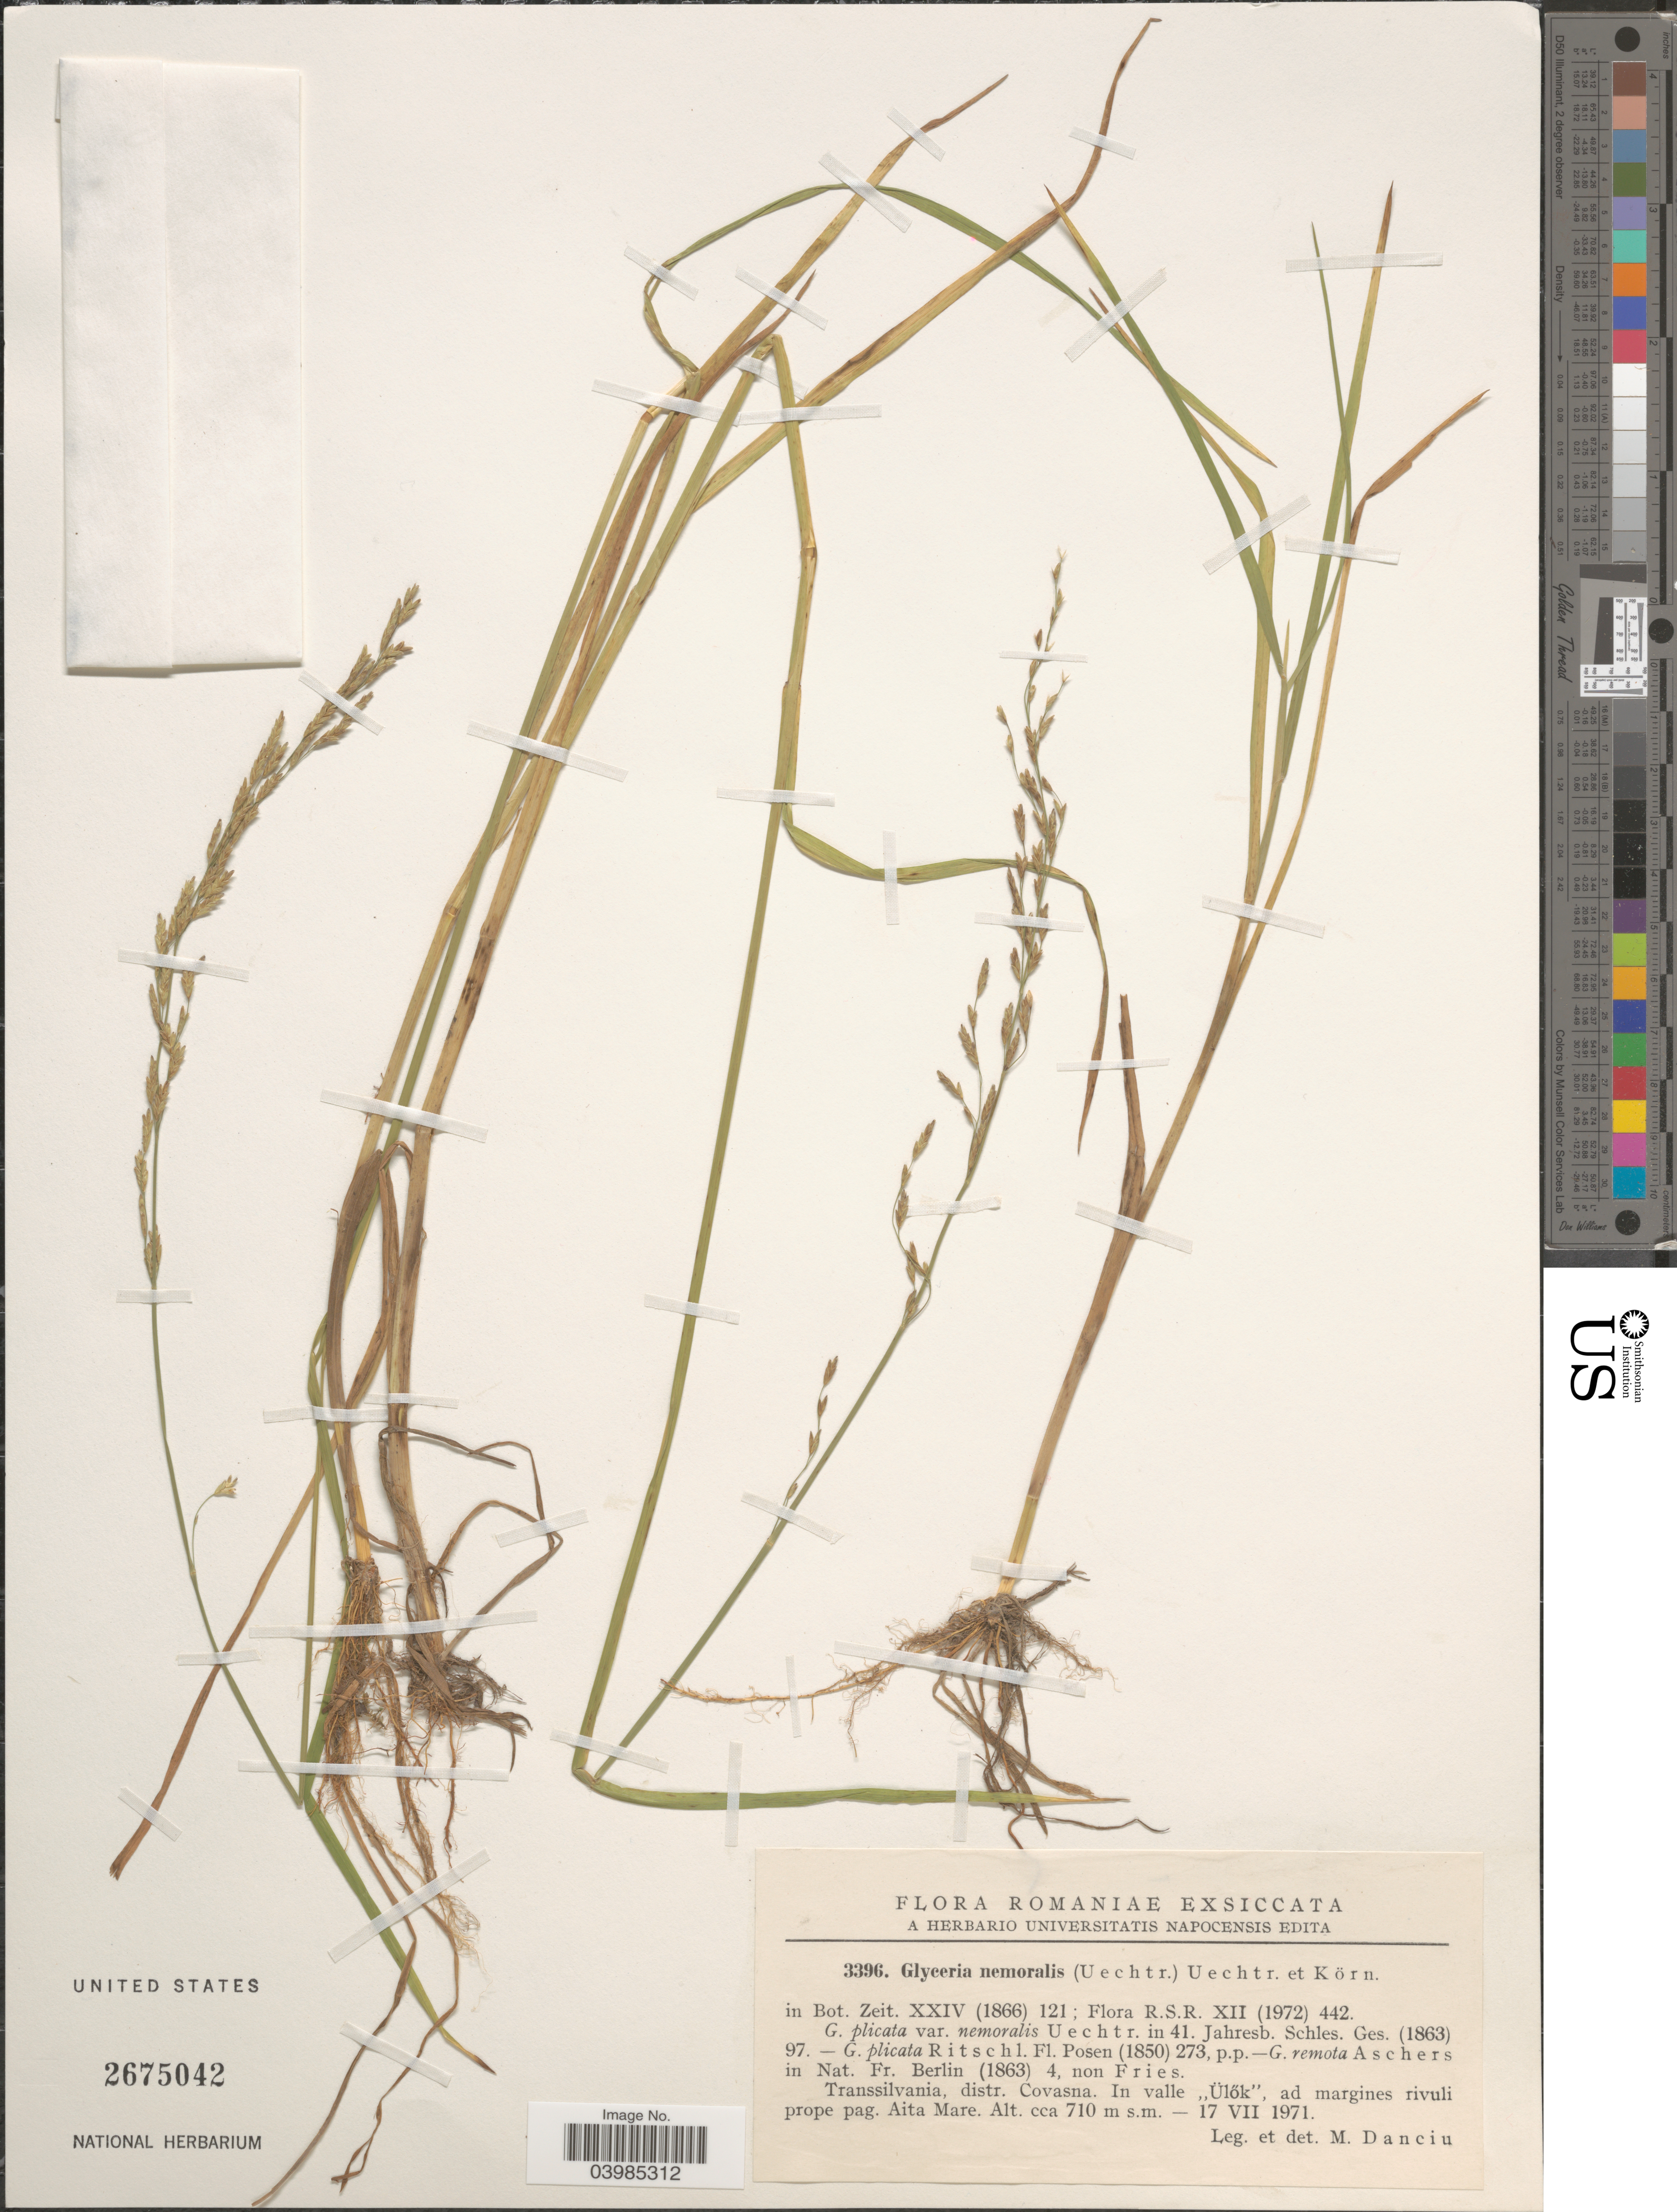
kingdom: Plantae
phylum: Tracheophyta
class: Liliopsida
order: Poales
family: Poaceae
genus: Glyceria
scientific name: Glyceria nemoralis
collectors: M. Danciu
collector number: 3396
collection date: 1971-07-17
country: Romania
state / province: Covasna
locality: Transsilvania, distr. Covasna. In valle "Ülők", ad margines rivuli prope pag. Aita Mare.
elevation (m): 710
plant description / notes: Mullinger, M.D. - University of Vermont - leaf tissue:DNA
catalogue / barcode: US 2675042